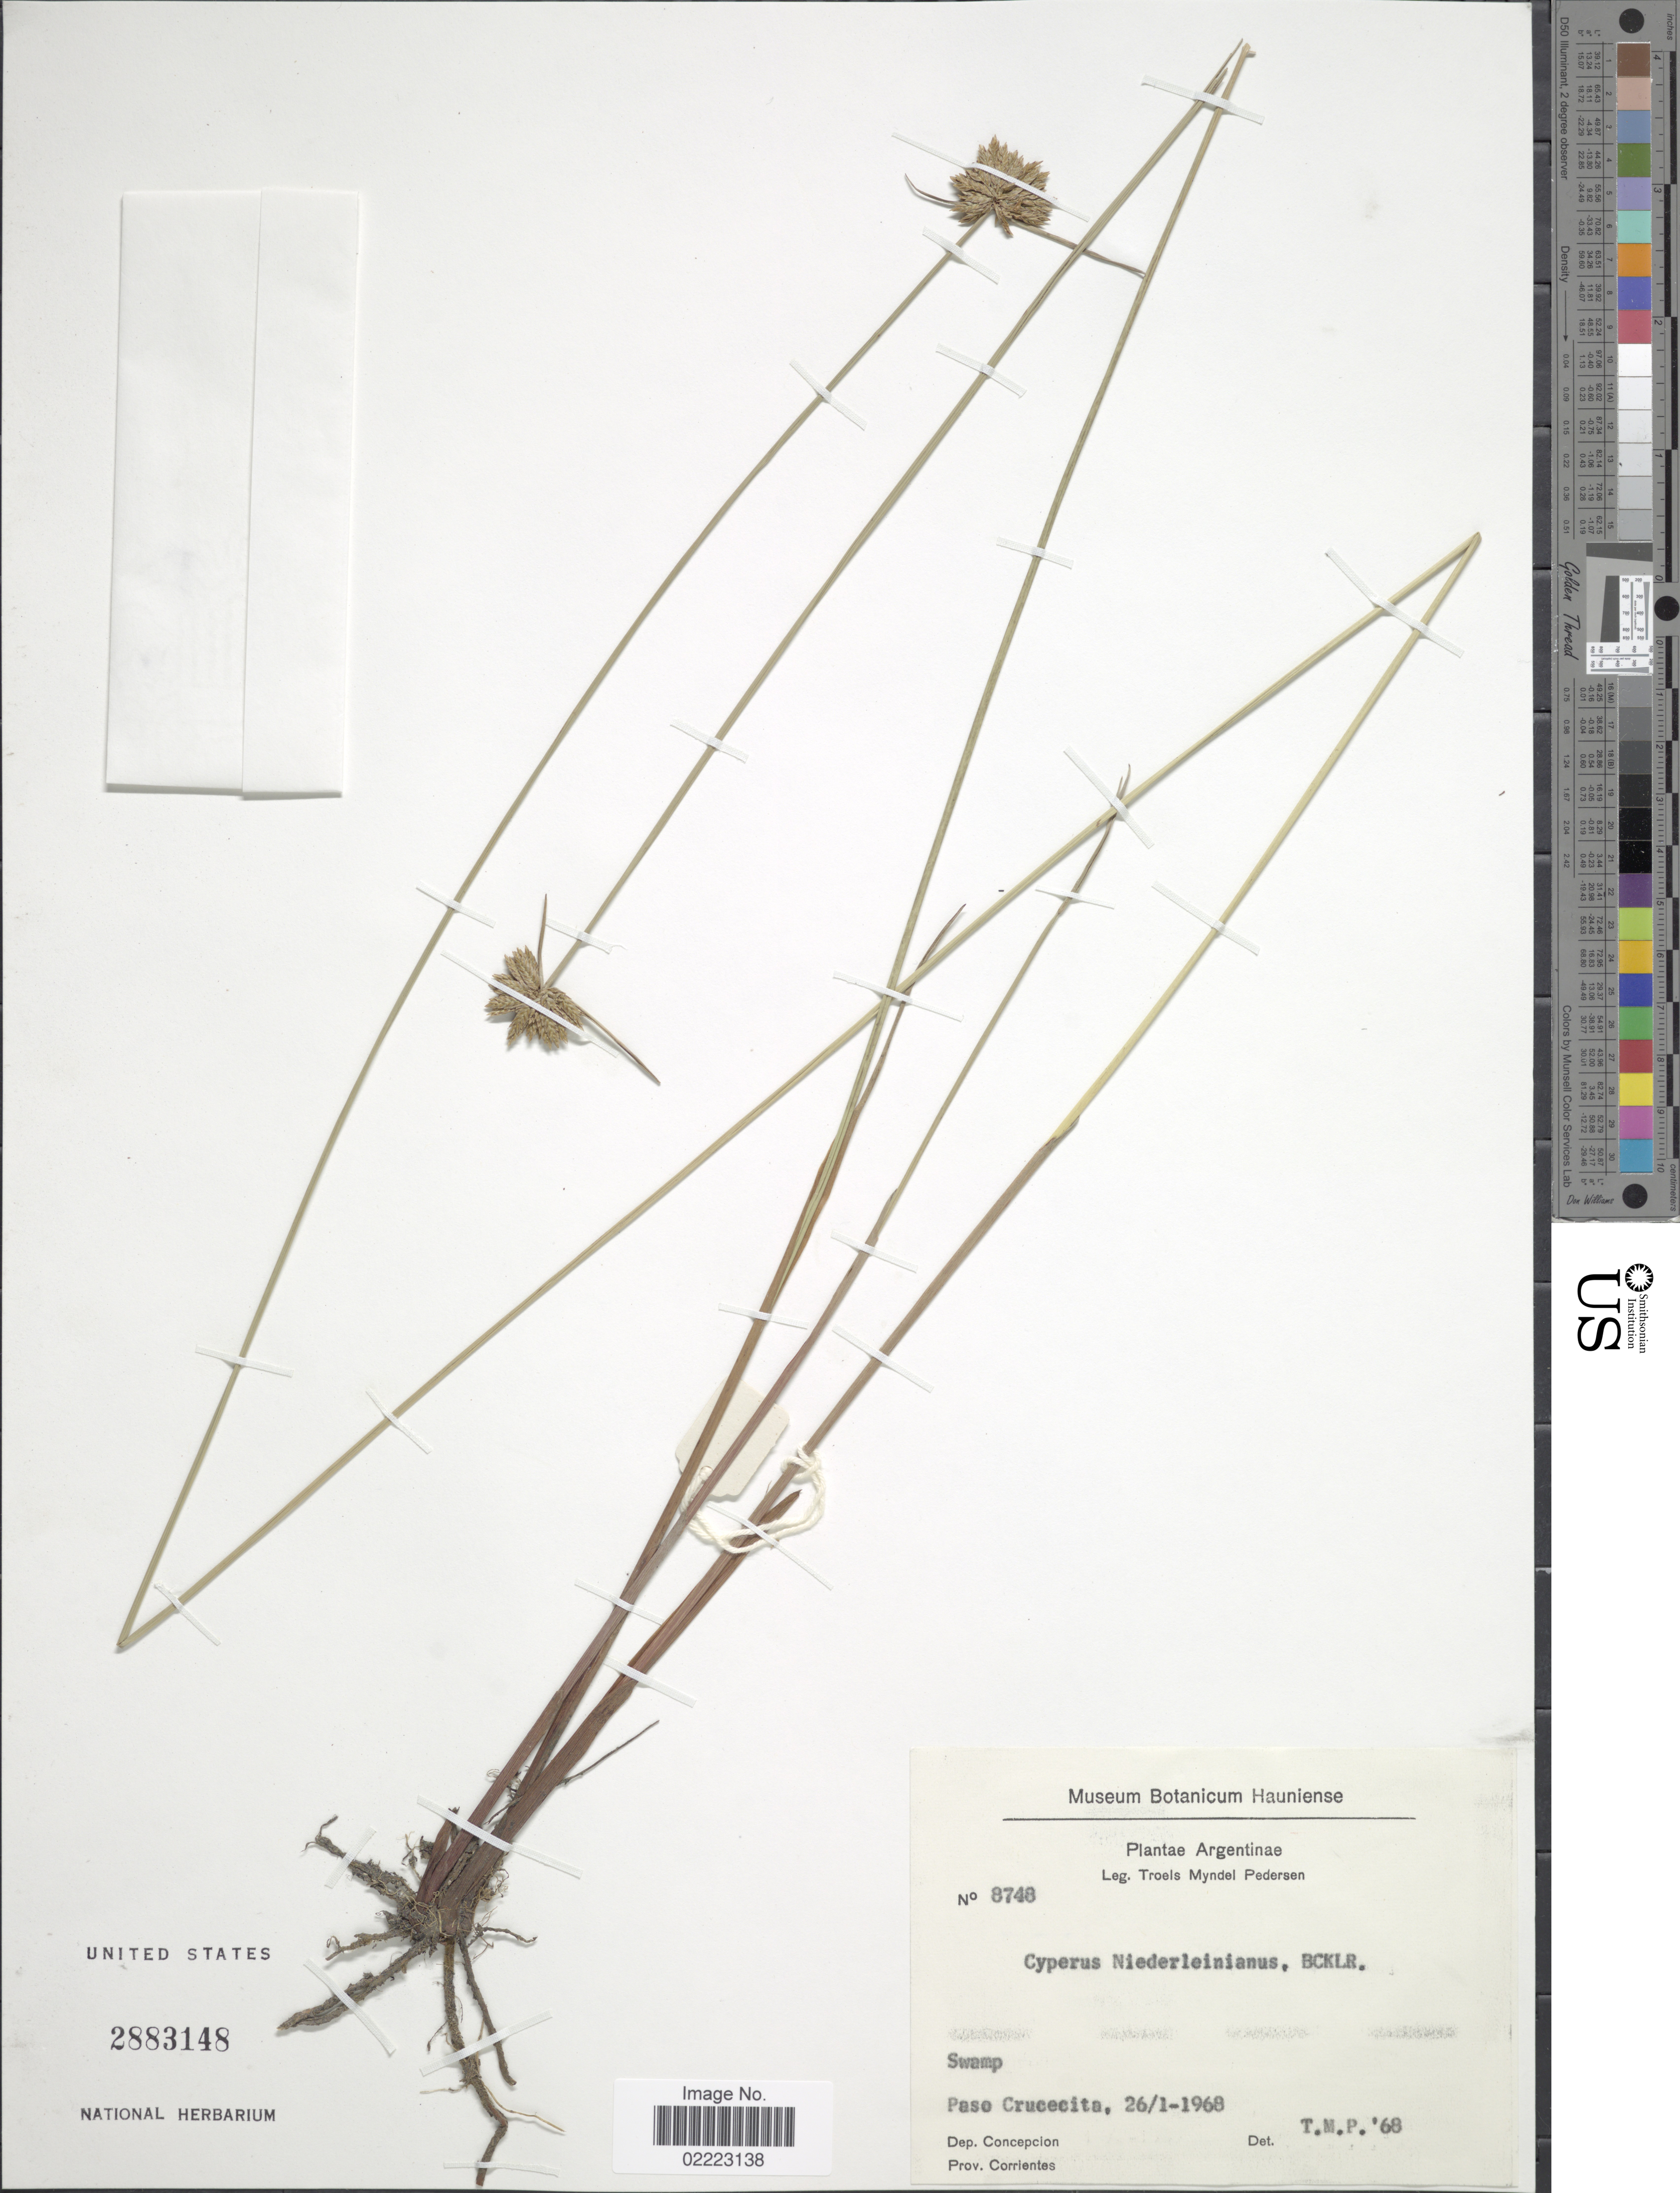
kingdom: Plantae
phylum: Tracheophyta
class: Liliopsida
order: Poales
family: Cyperaceae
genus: Cyperus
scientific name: Cyperus niederleinianus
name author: Boeckeler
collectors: T. Pederson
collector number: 8748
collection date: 1968-01-26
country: Argentina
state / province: Corrientes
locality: Swamp, Paso Crucecita, Dep. Concepcion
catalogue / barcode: US 2883148